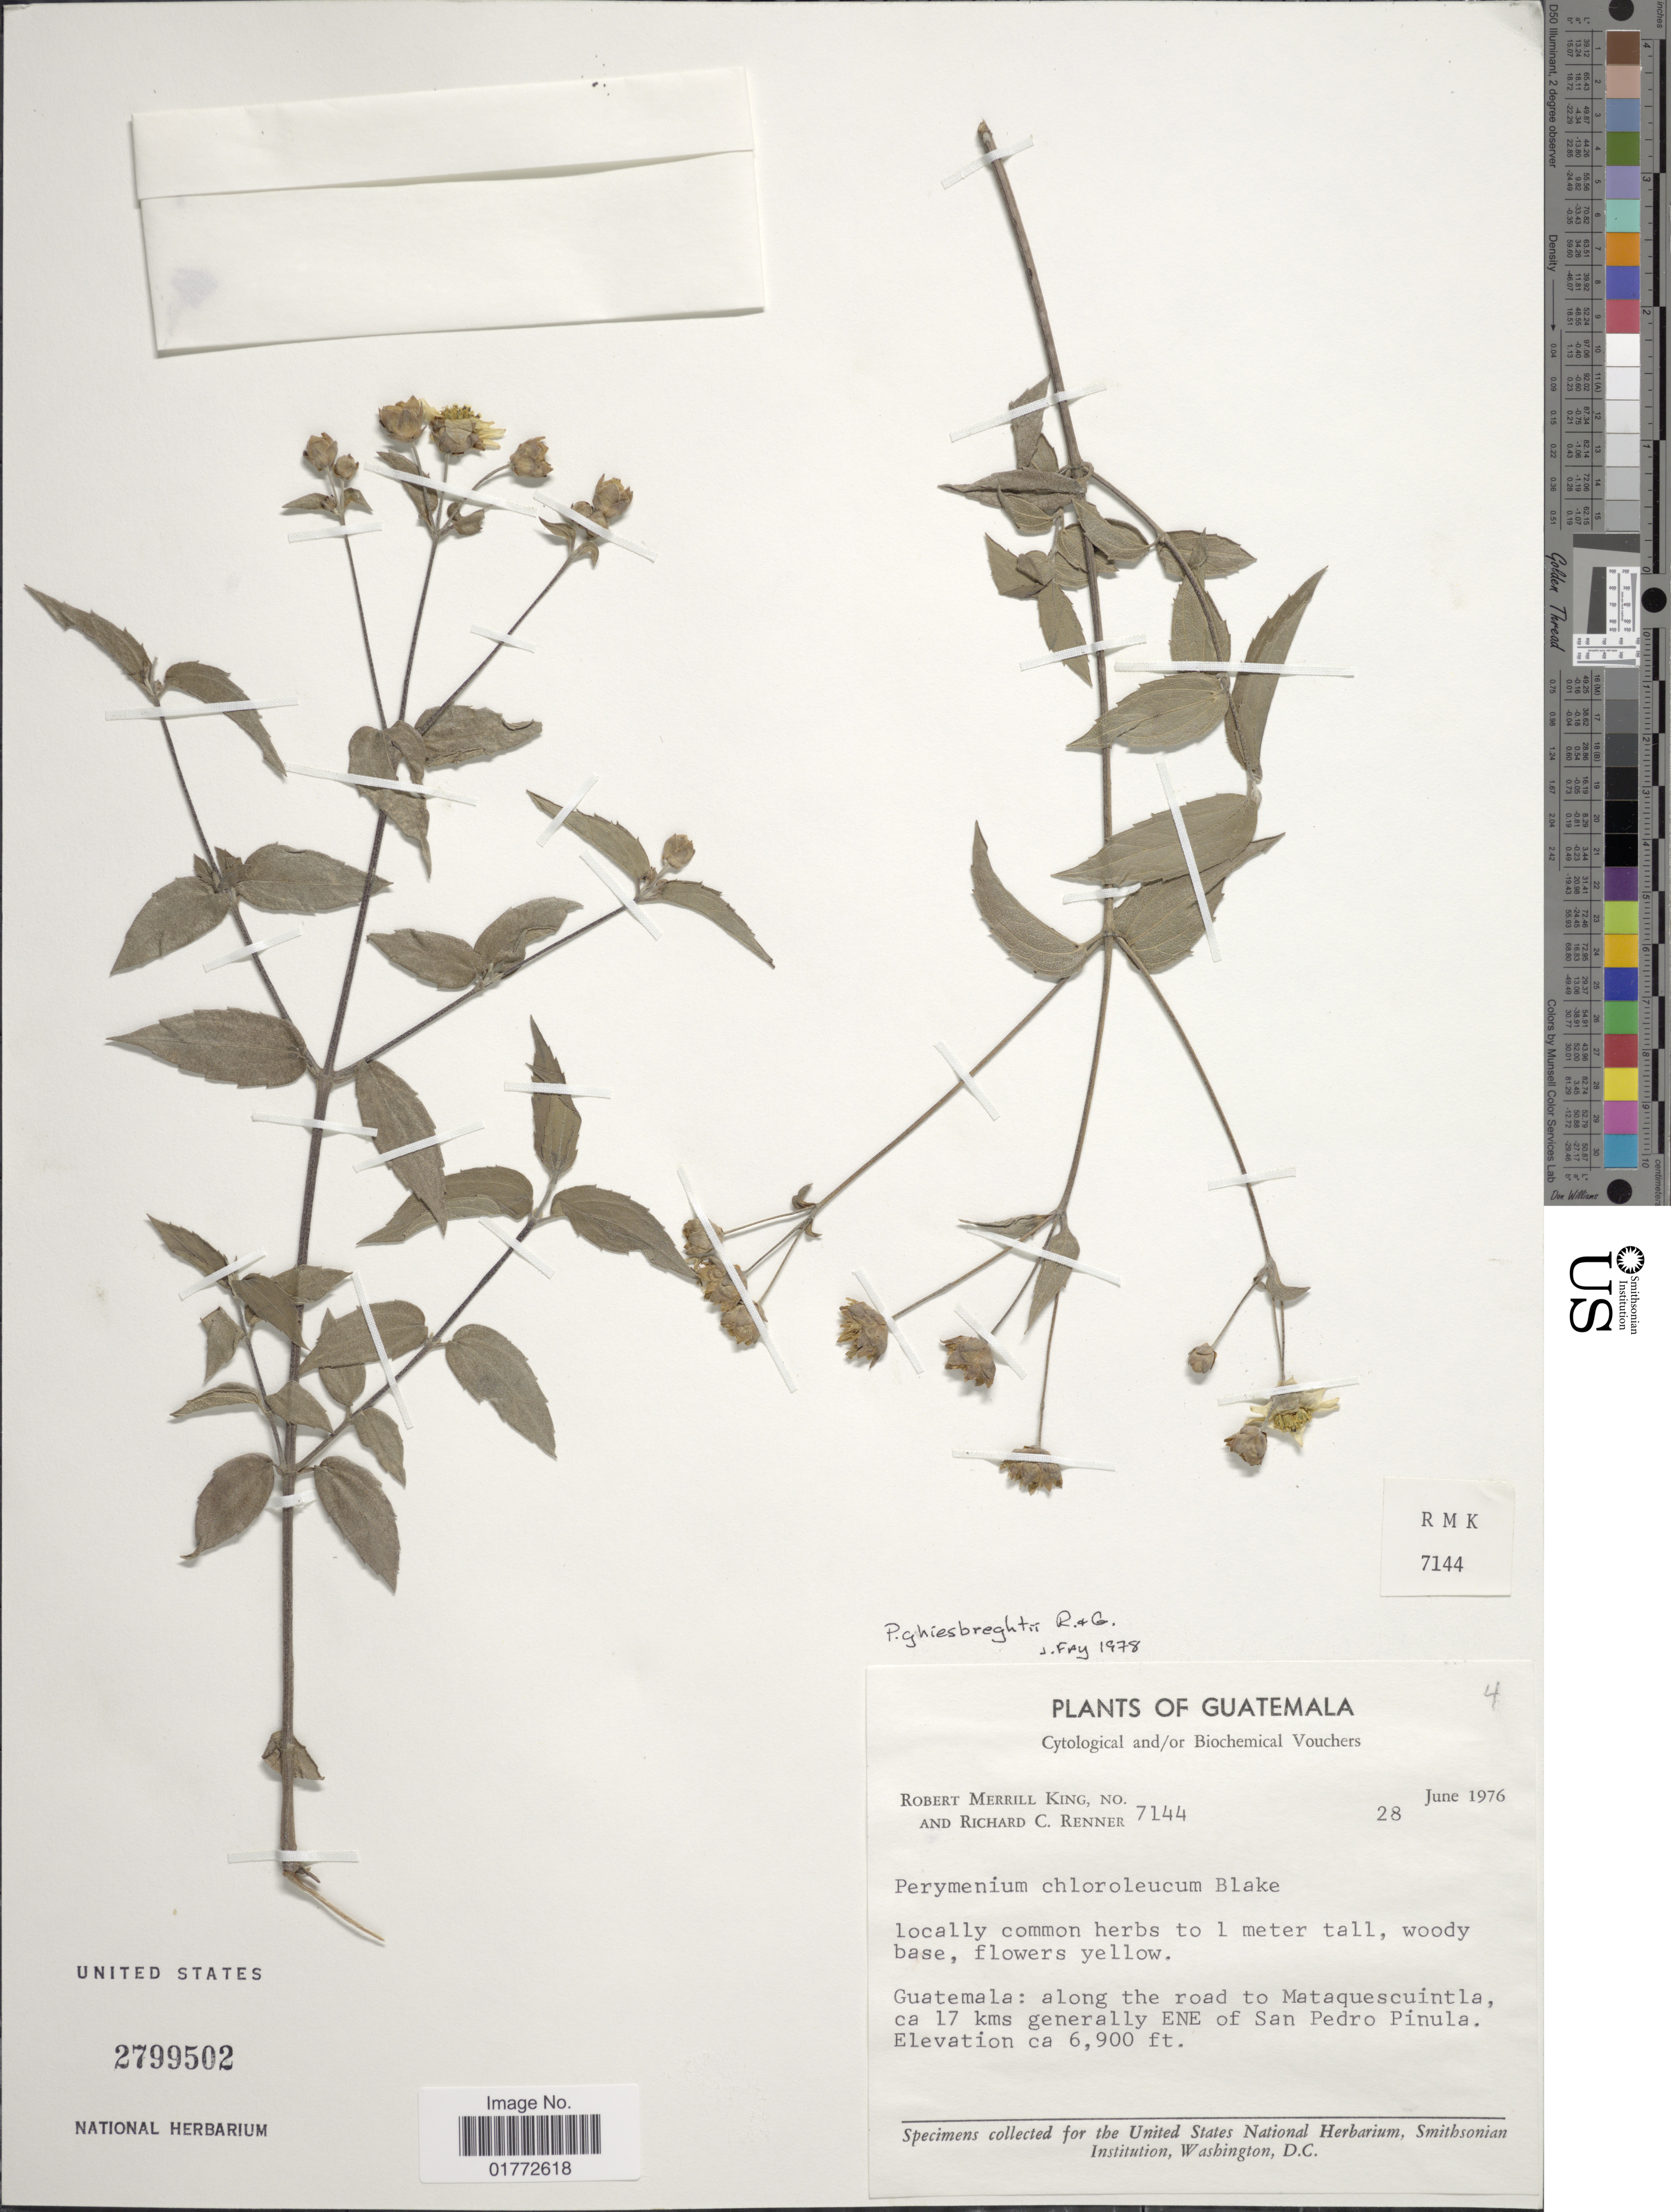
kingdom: Plantae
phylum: Tracheophyta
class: Magnoliopsida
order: Asterales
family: Asteraceae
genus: Perymenium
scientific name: Perymenium ghiesbreghtii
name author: B.L. Rob. & Greenm.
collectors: R. M. King & R. C. Renner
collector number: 7144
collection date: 1976-06-28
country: Guatemala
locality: Along the road to Maraquescuintla, ca. 17 kms generally ENE of San Pedro Pinula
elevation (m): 2103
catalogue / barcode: US 2799502